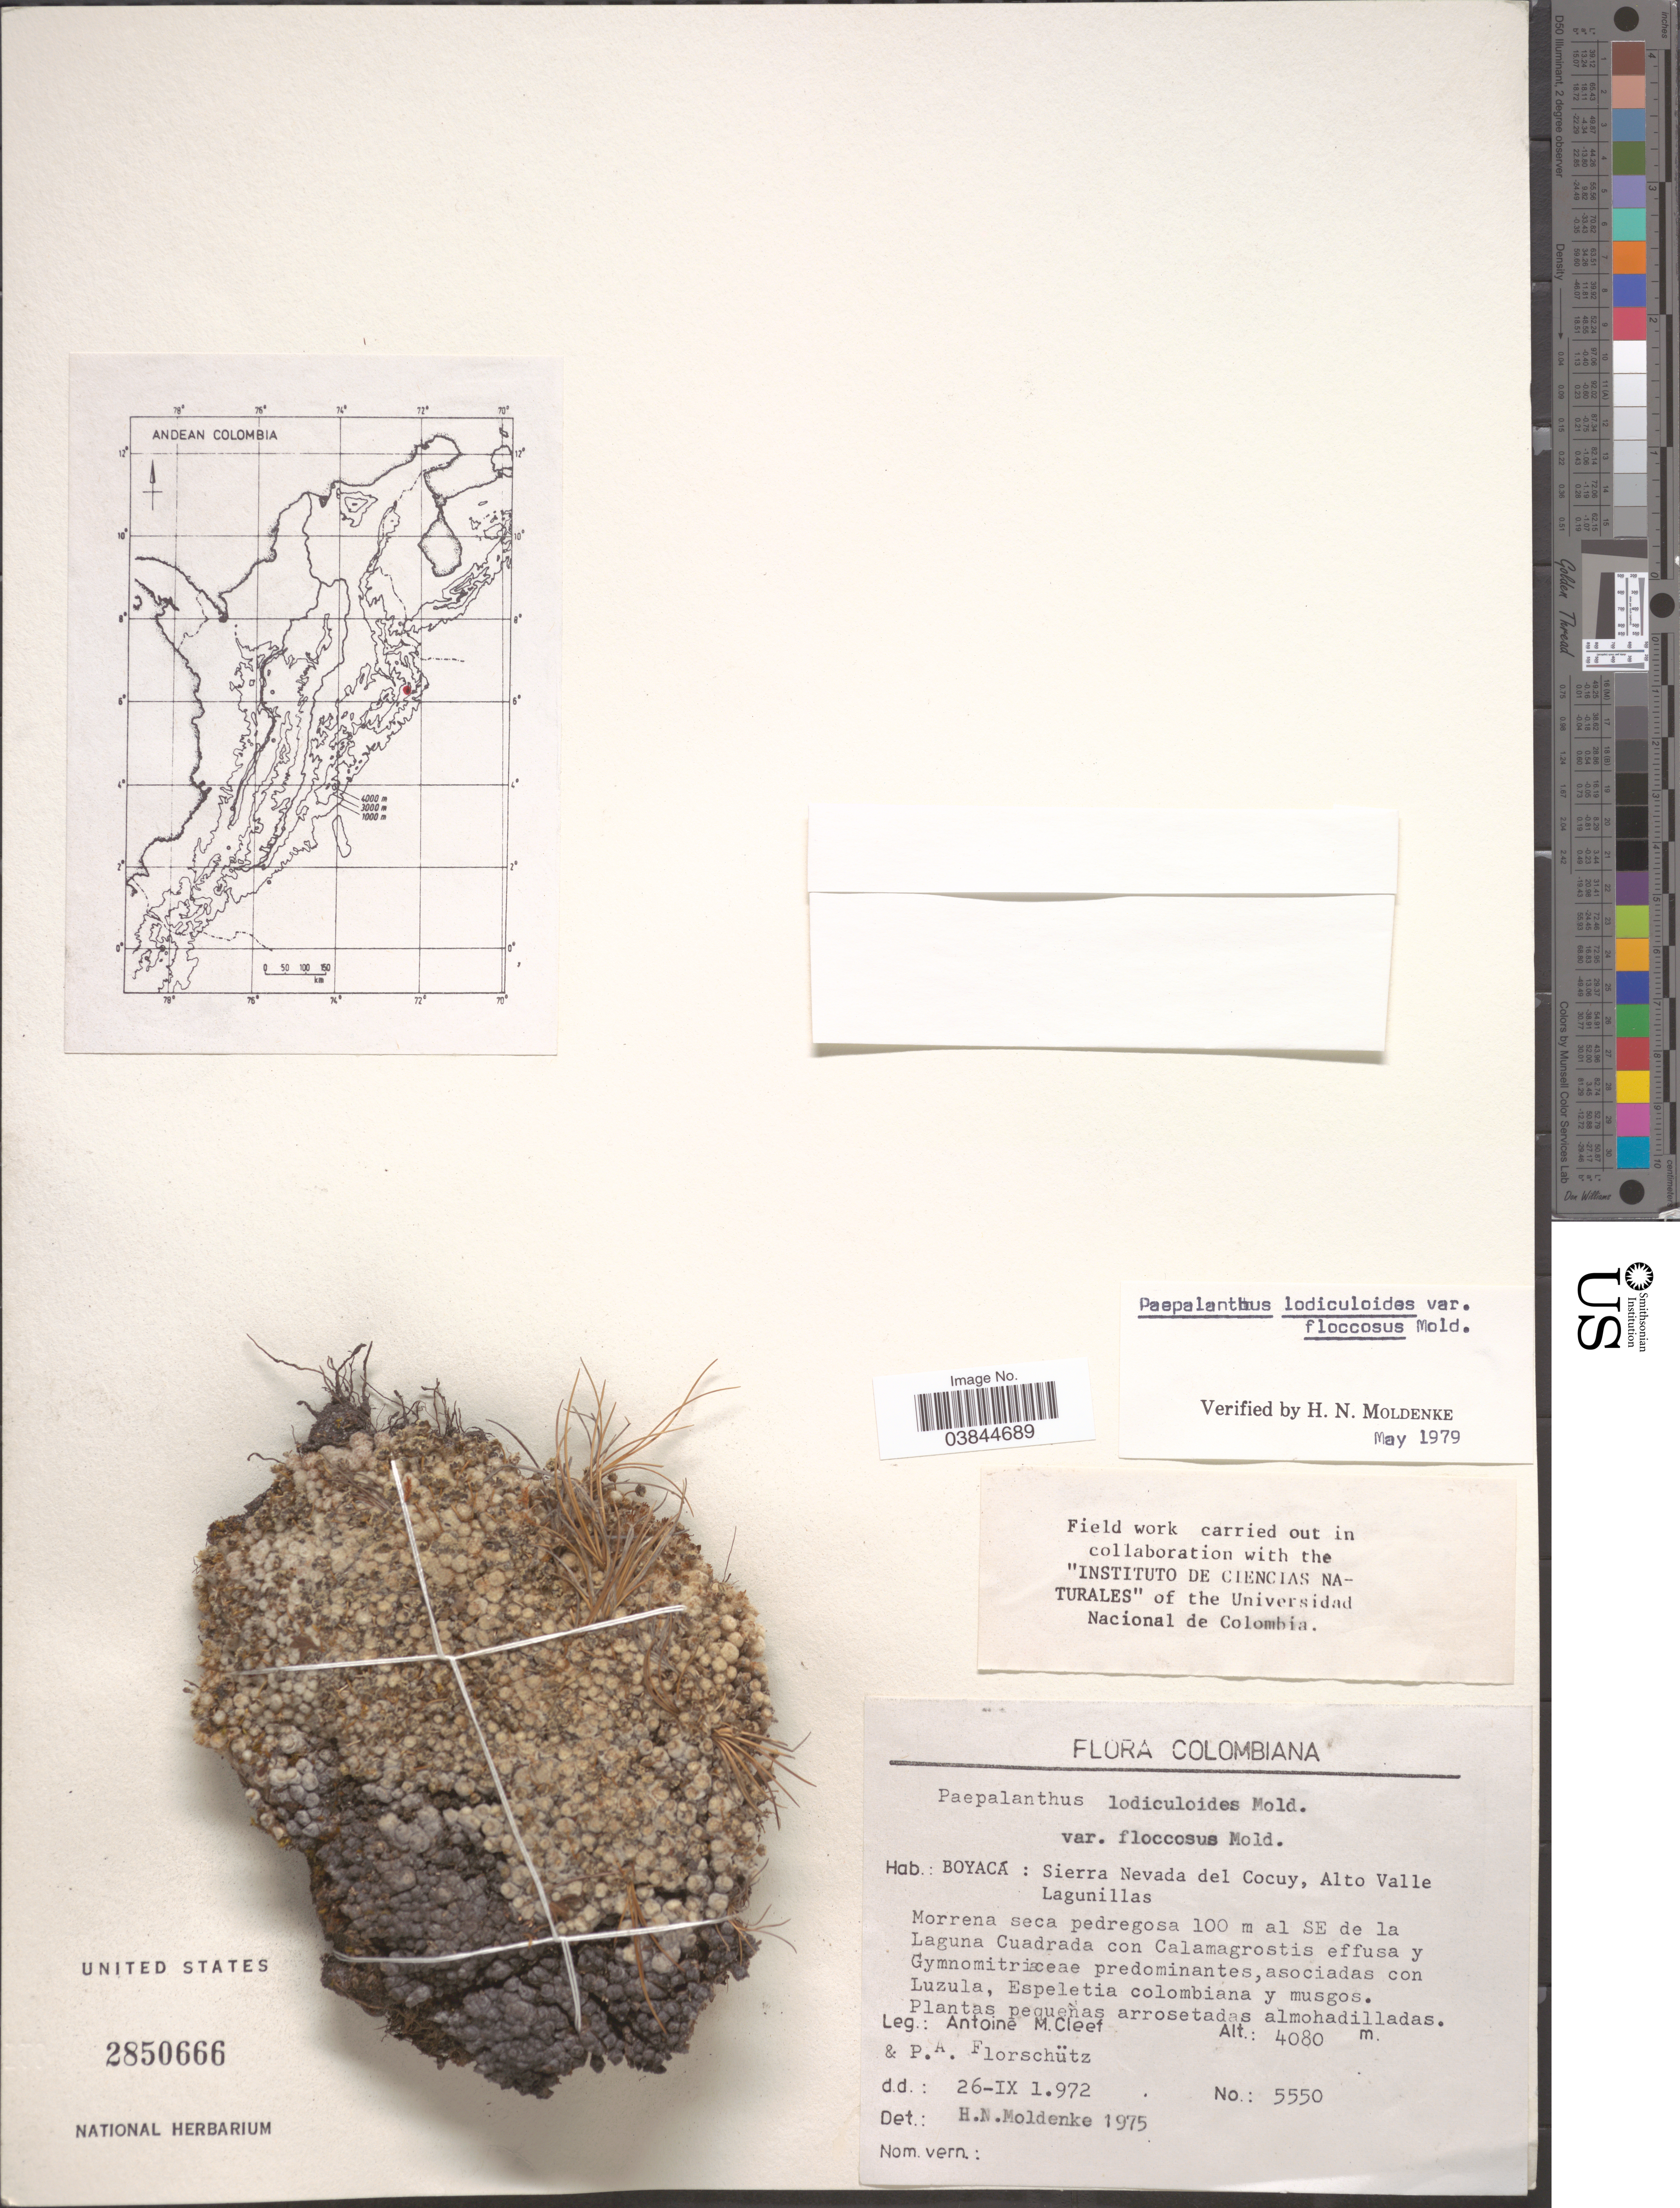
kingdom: Plantae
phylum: Tracheophyta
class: Liliopsida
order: Poales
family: Eriocaulaceae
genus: Paepalanthus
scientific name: Paepalanthus lodiculoides var. floccosus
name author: Moldenke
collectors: A. M. Cleef & P. Florschütz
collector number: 5550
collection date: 1972-09-26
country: Colombia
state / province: Boyacá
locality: Sierra Nevada del Cocuy, Alto Valle Lagunillas. Morrena seca pedregosa 100 m al SE de la Laguna Cuadrada.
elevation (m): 4080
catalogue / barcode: US 2850666